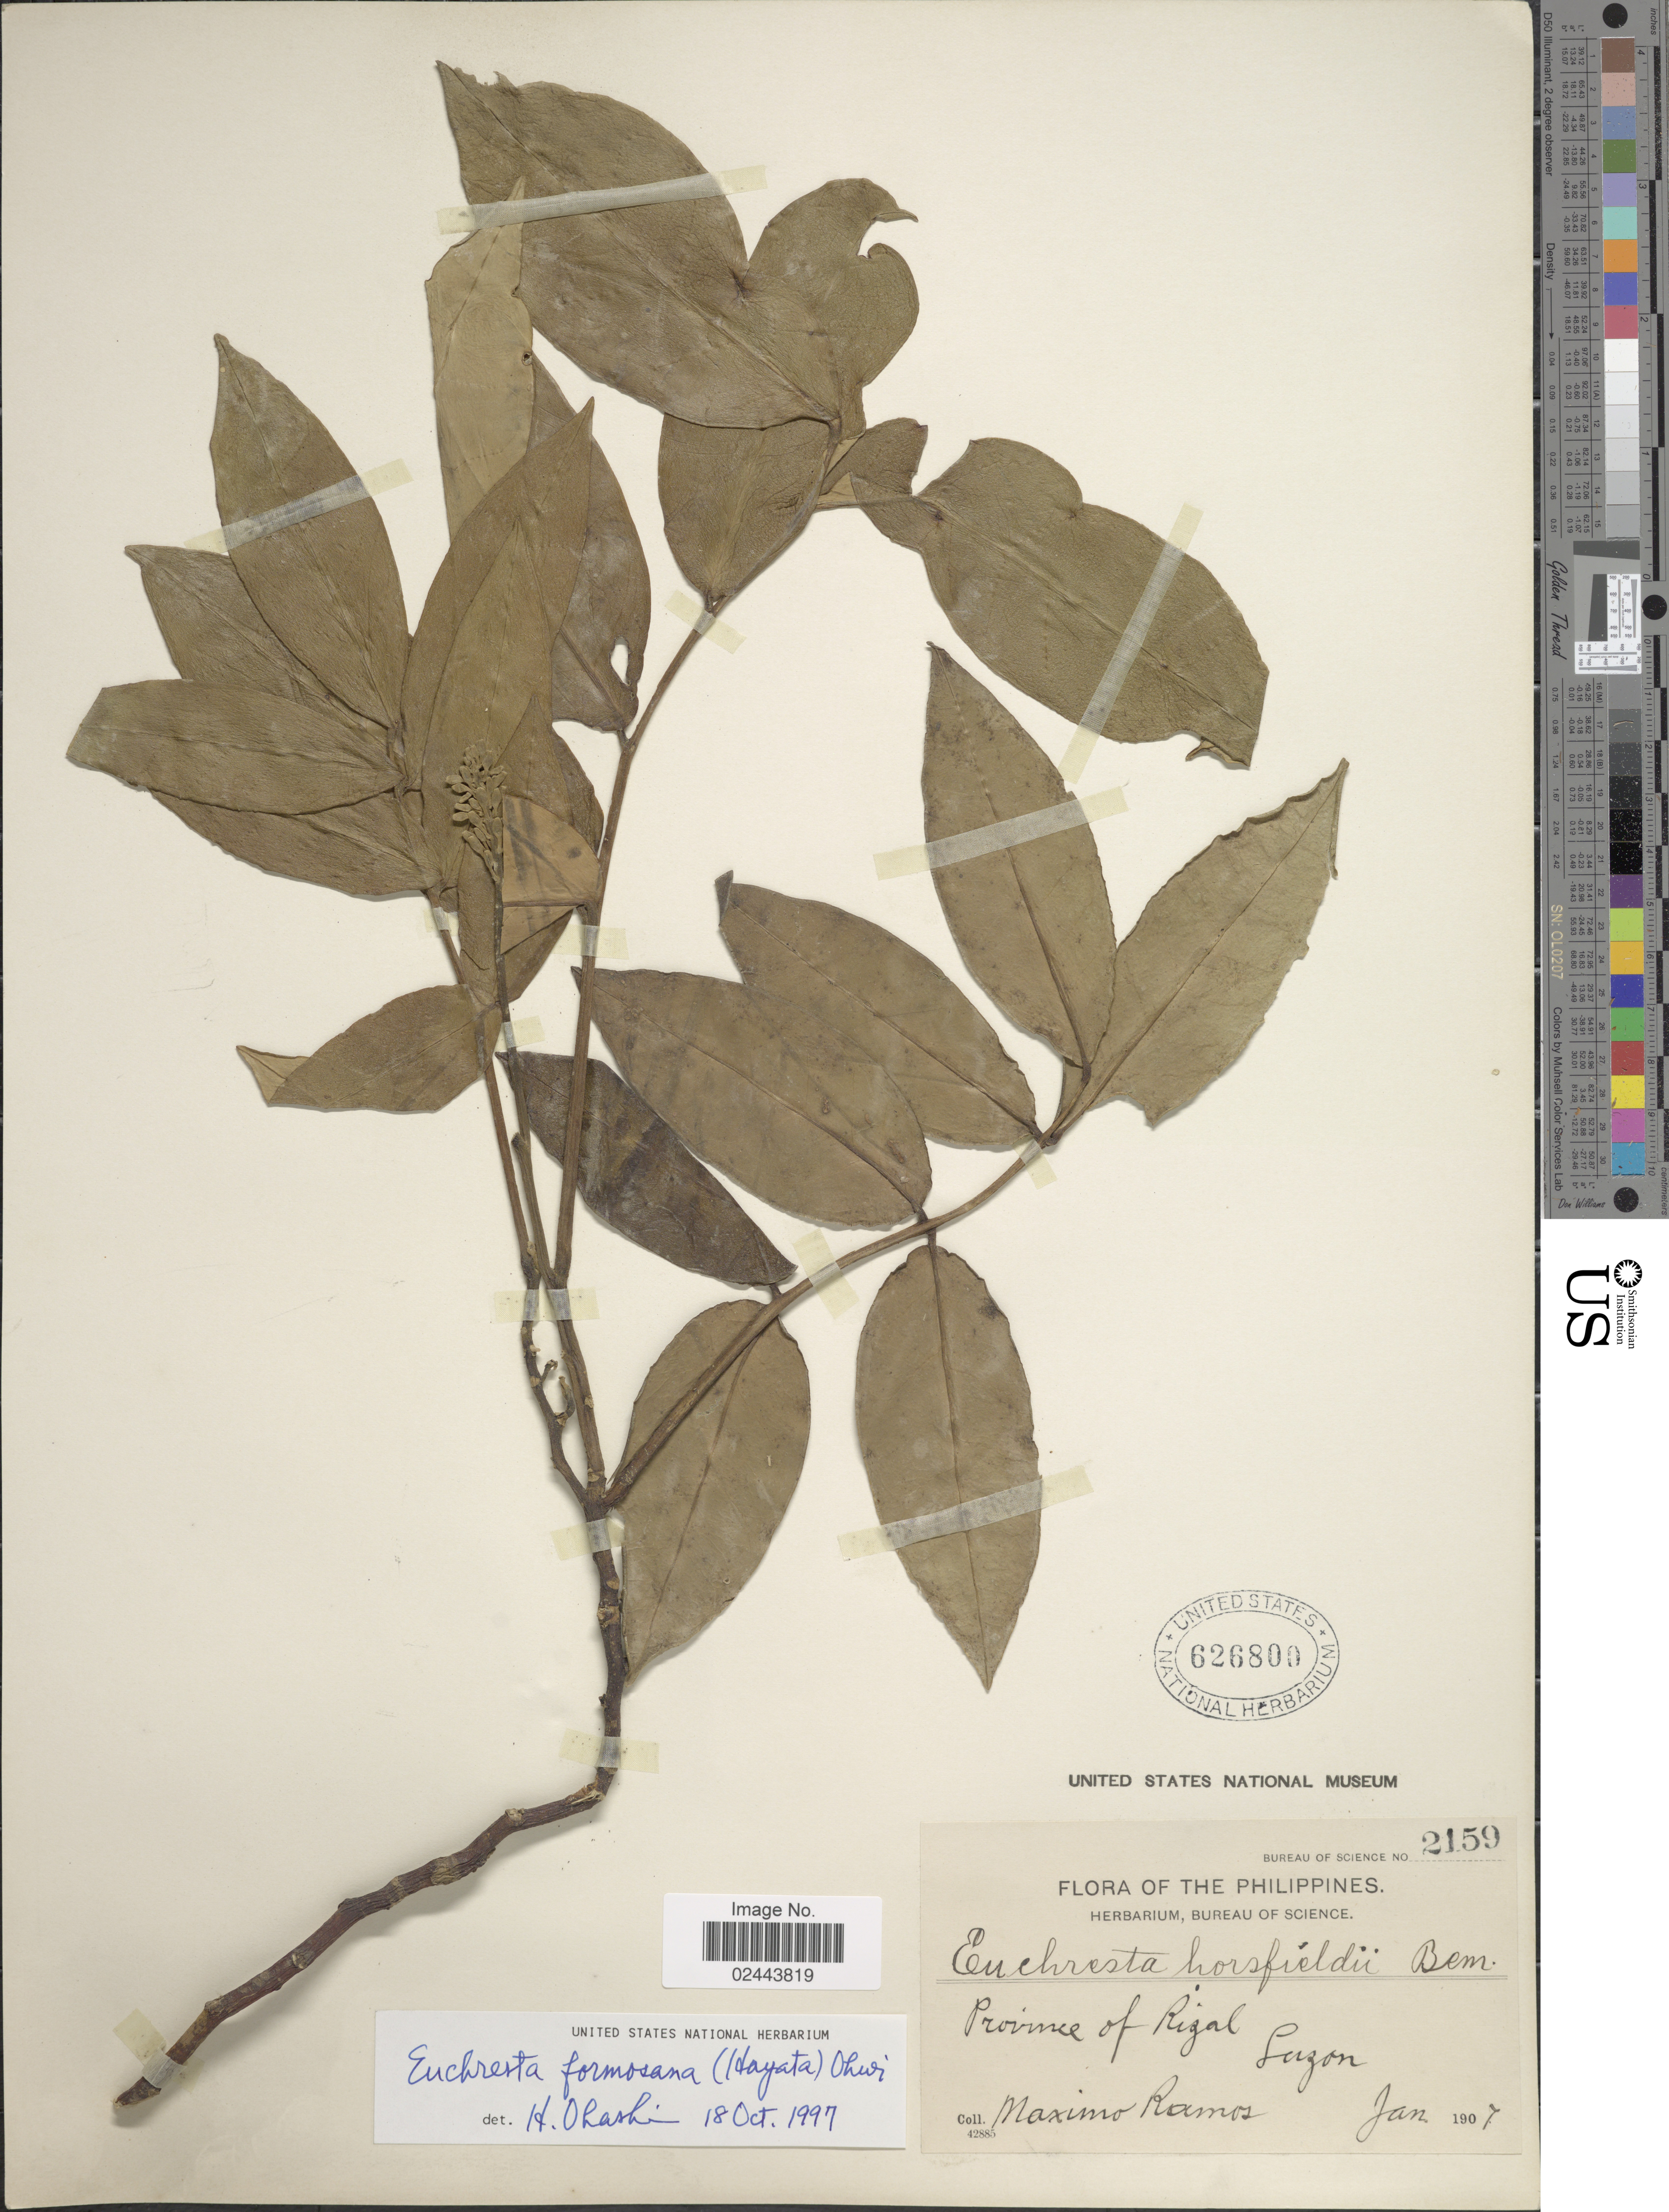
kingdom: Plantae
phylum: Tracheophyta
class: Magnoliopsida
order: Fabales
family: Fabaceae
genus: Euchresta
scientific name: Euchresta formosana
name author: (Hayata) Ohwi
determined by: Ohashi, Hiro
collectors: M. Ramos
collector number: Bureau of Science 2159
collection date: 1907-01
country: Philippines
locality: Province of Rizal, Luzon.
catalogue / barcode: US 626800